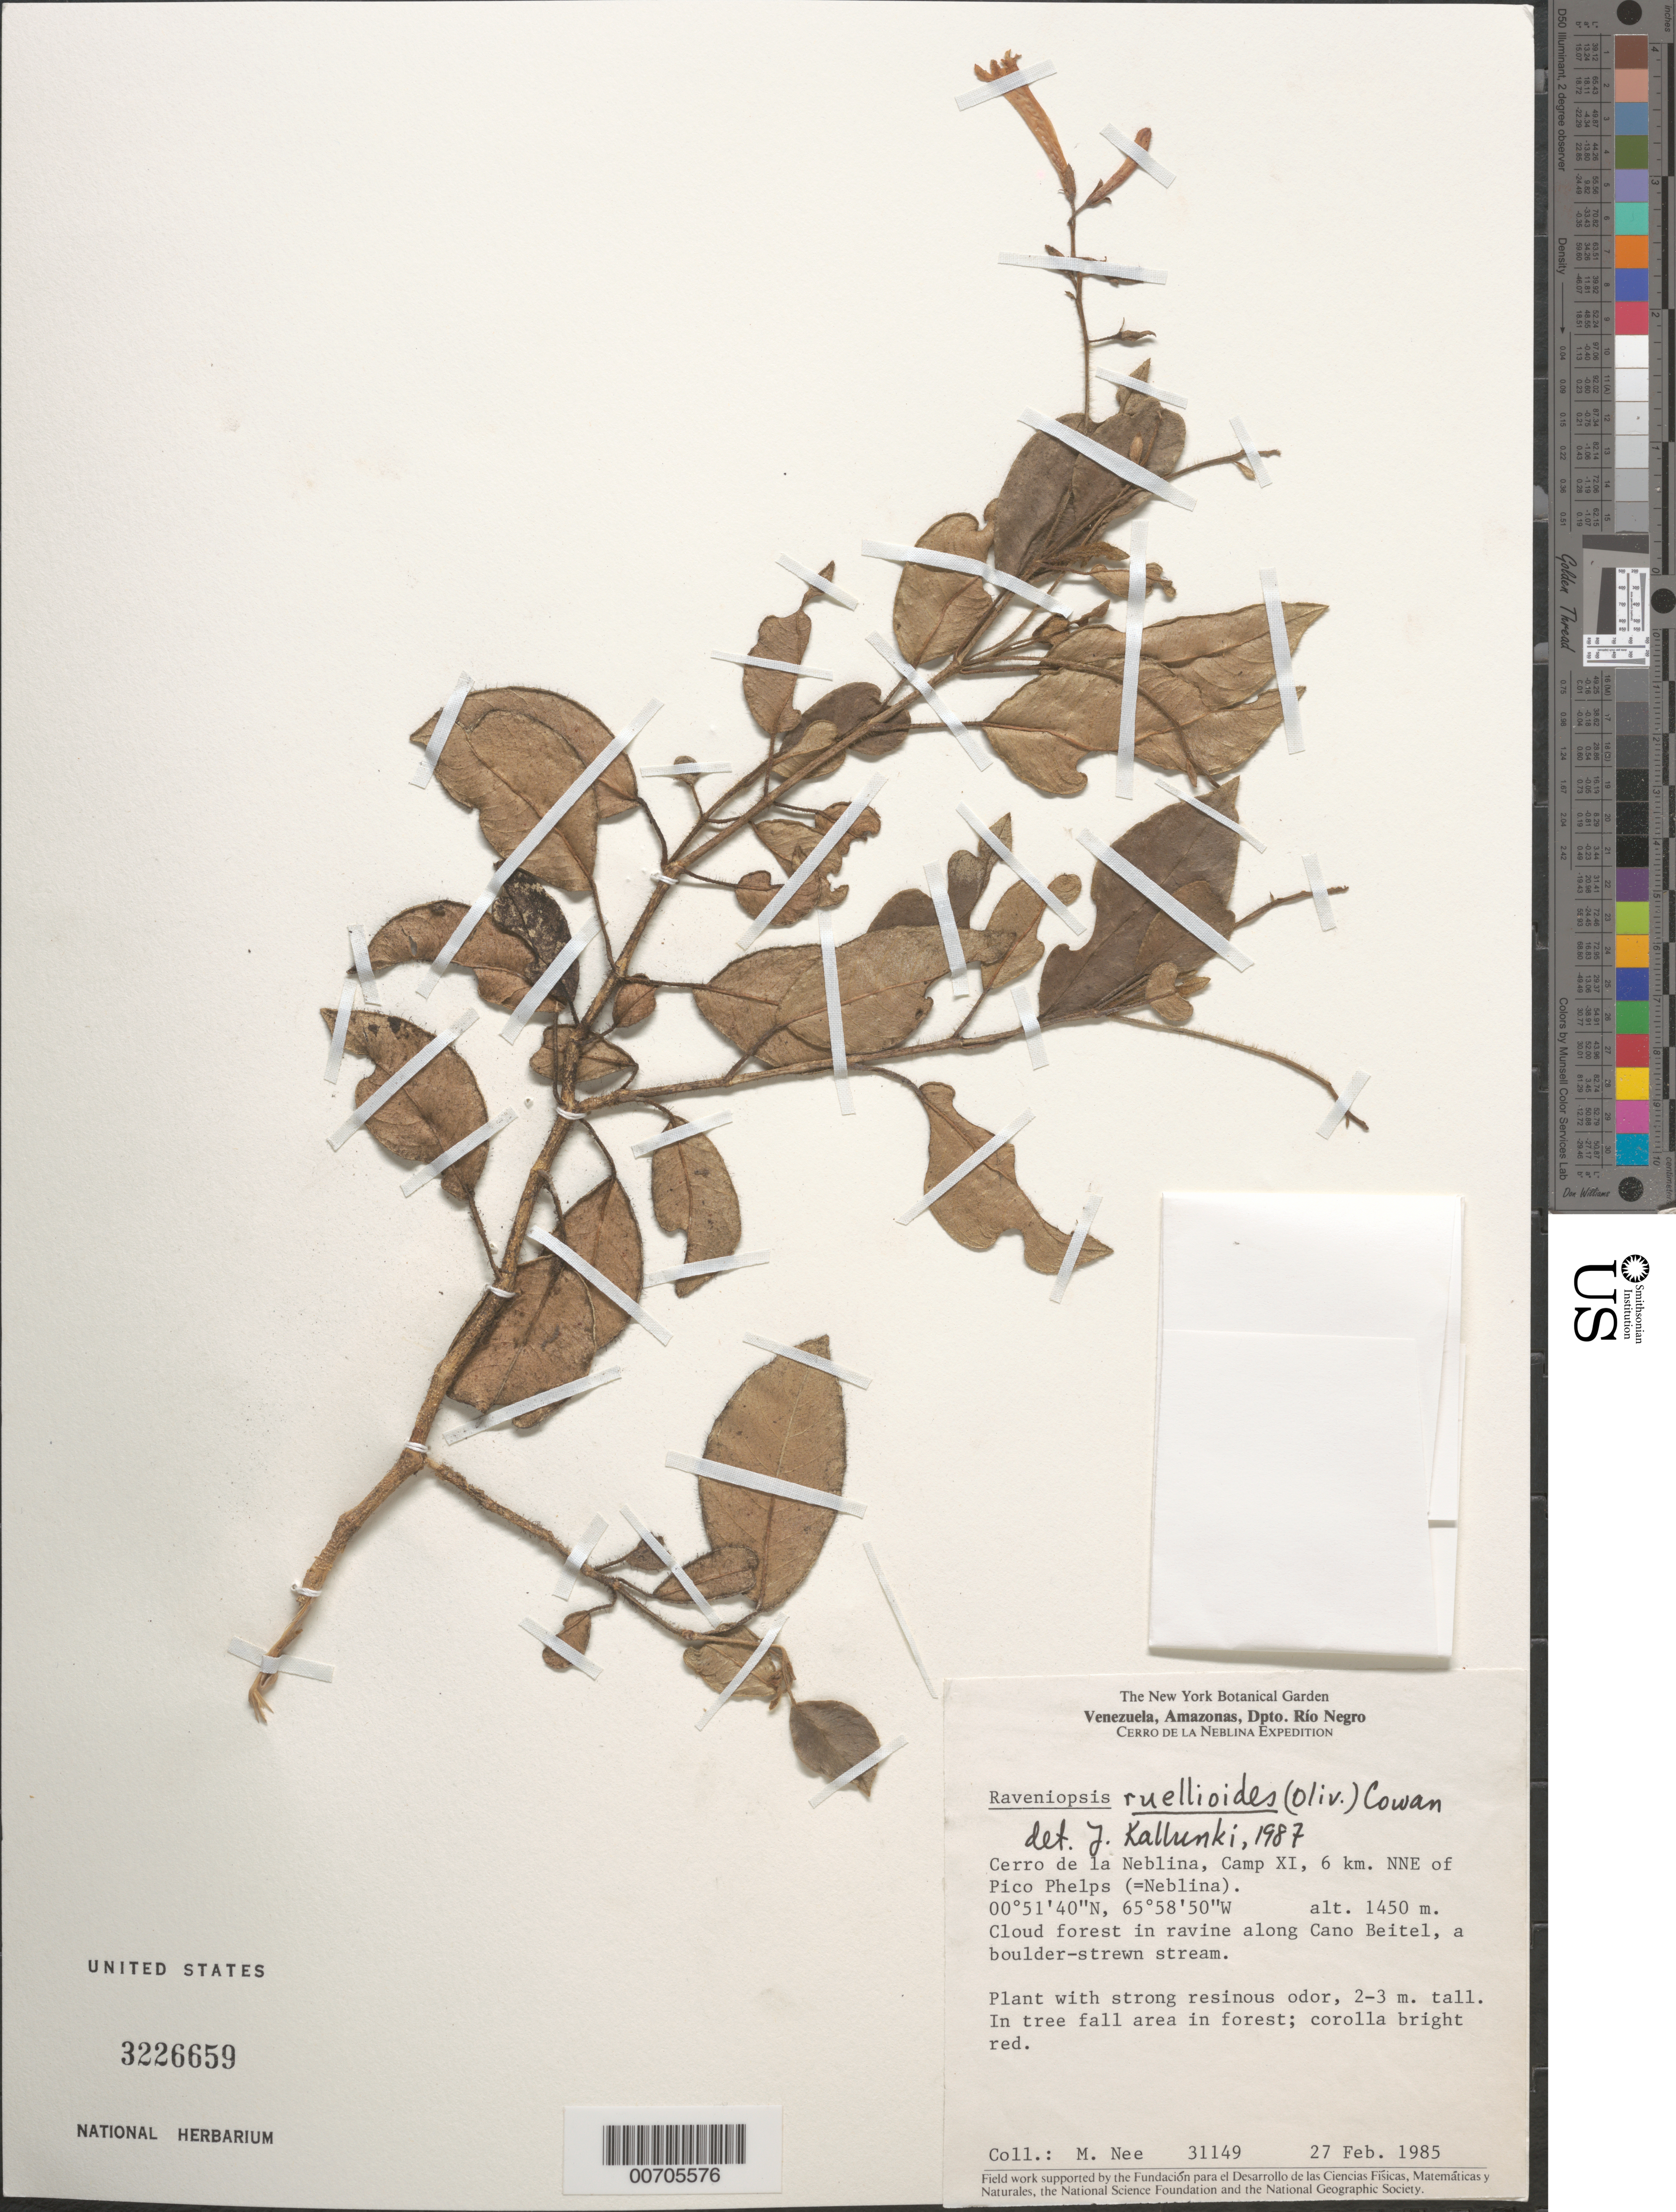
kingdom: Plantae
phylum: Tracheophyta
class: Magnoliopsida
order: Sapindales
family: Rutaceae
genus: Raveniopsis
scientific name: Raveniopsis ruellioides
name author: (Oliv.) R.S. Cowan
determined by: Kallunki, Jacquelyn A.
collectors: M. Nee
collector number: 31149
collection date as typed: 27-Feb-85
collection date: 1985-02-27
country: Venezuela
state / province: Amazonas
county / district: Río Negro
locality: Cerro de la Neblina, Camp XI, 6 km NNE of Pico Phelps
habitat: Tree fall area in forest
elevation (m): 1450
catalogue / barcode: US 3226659